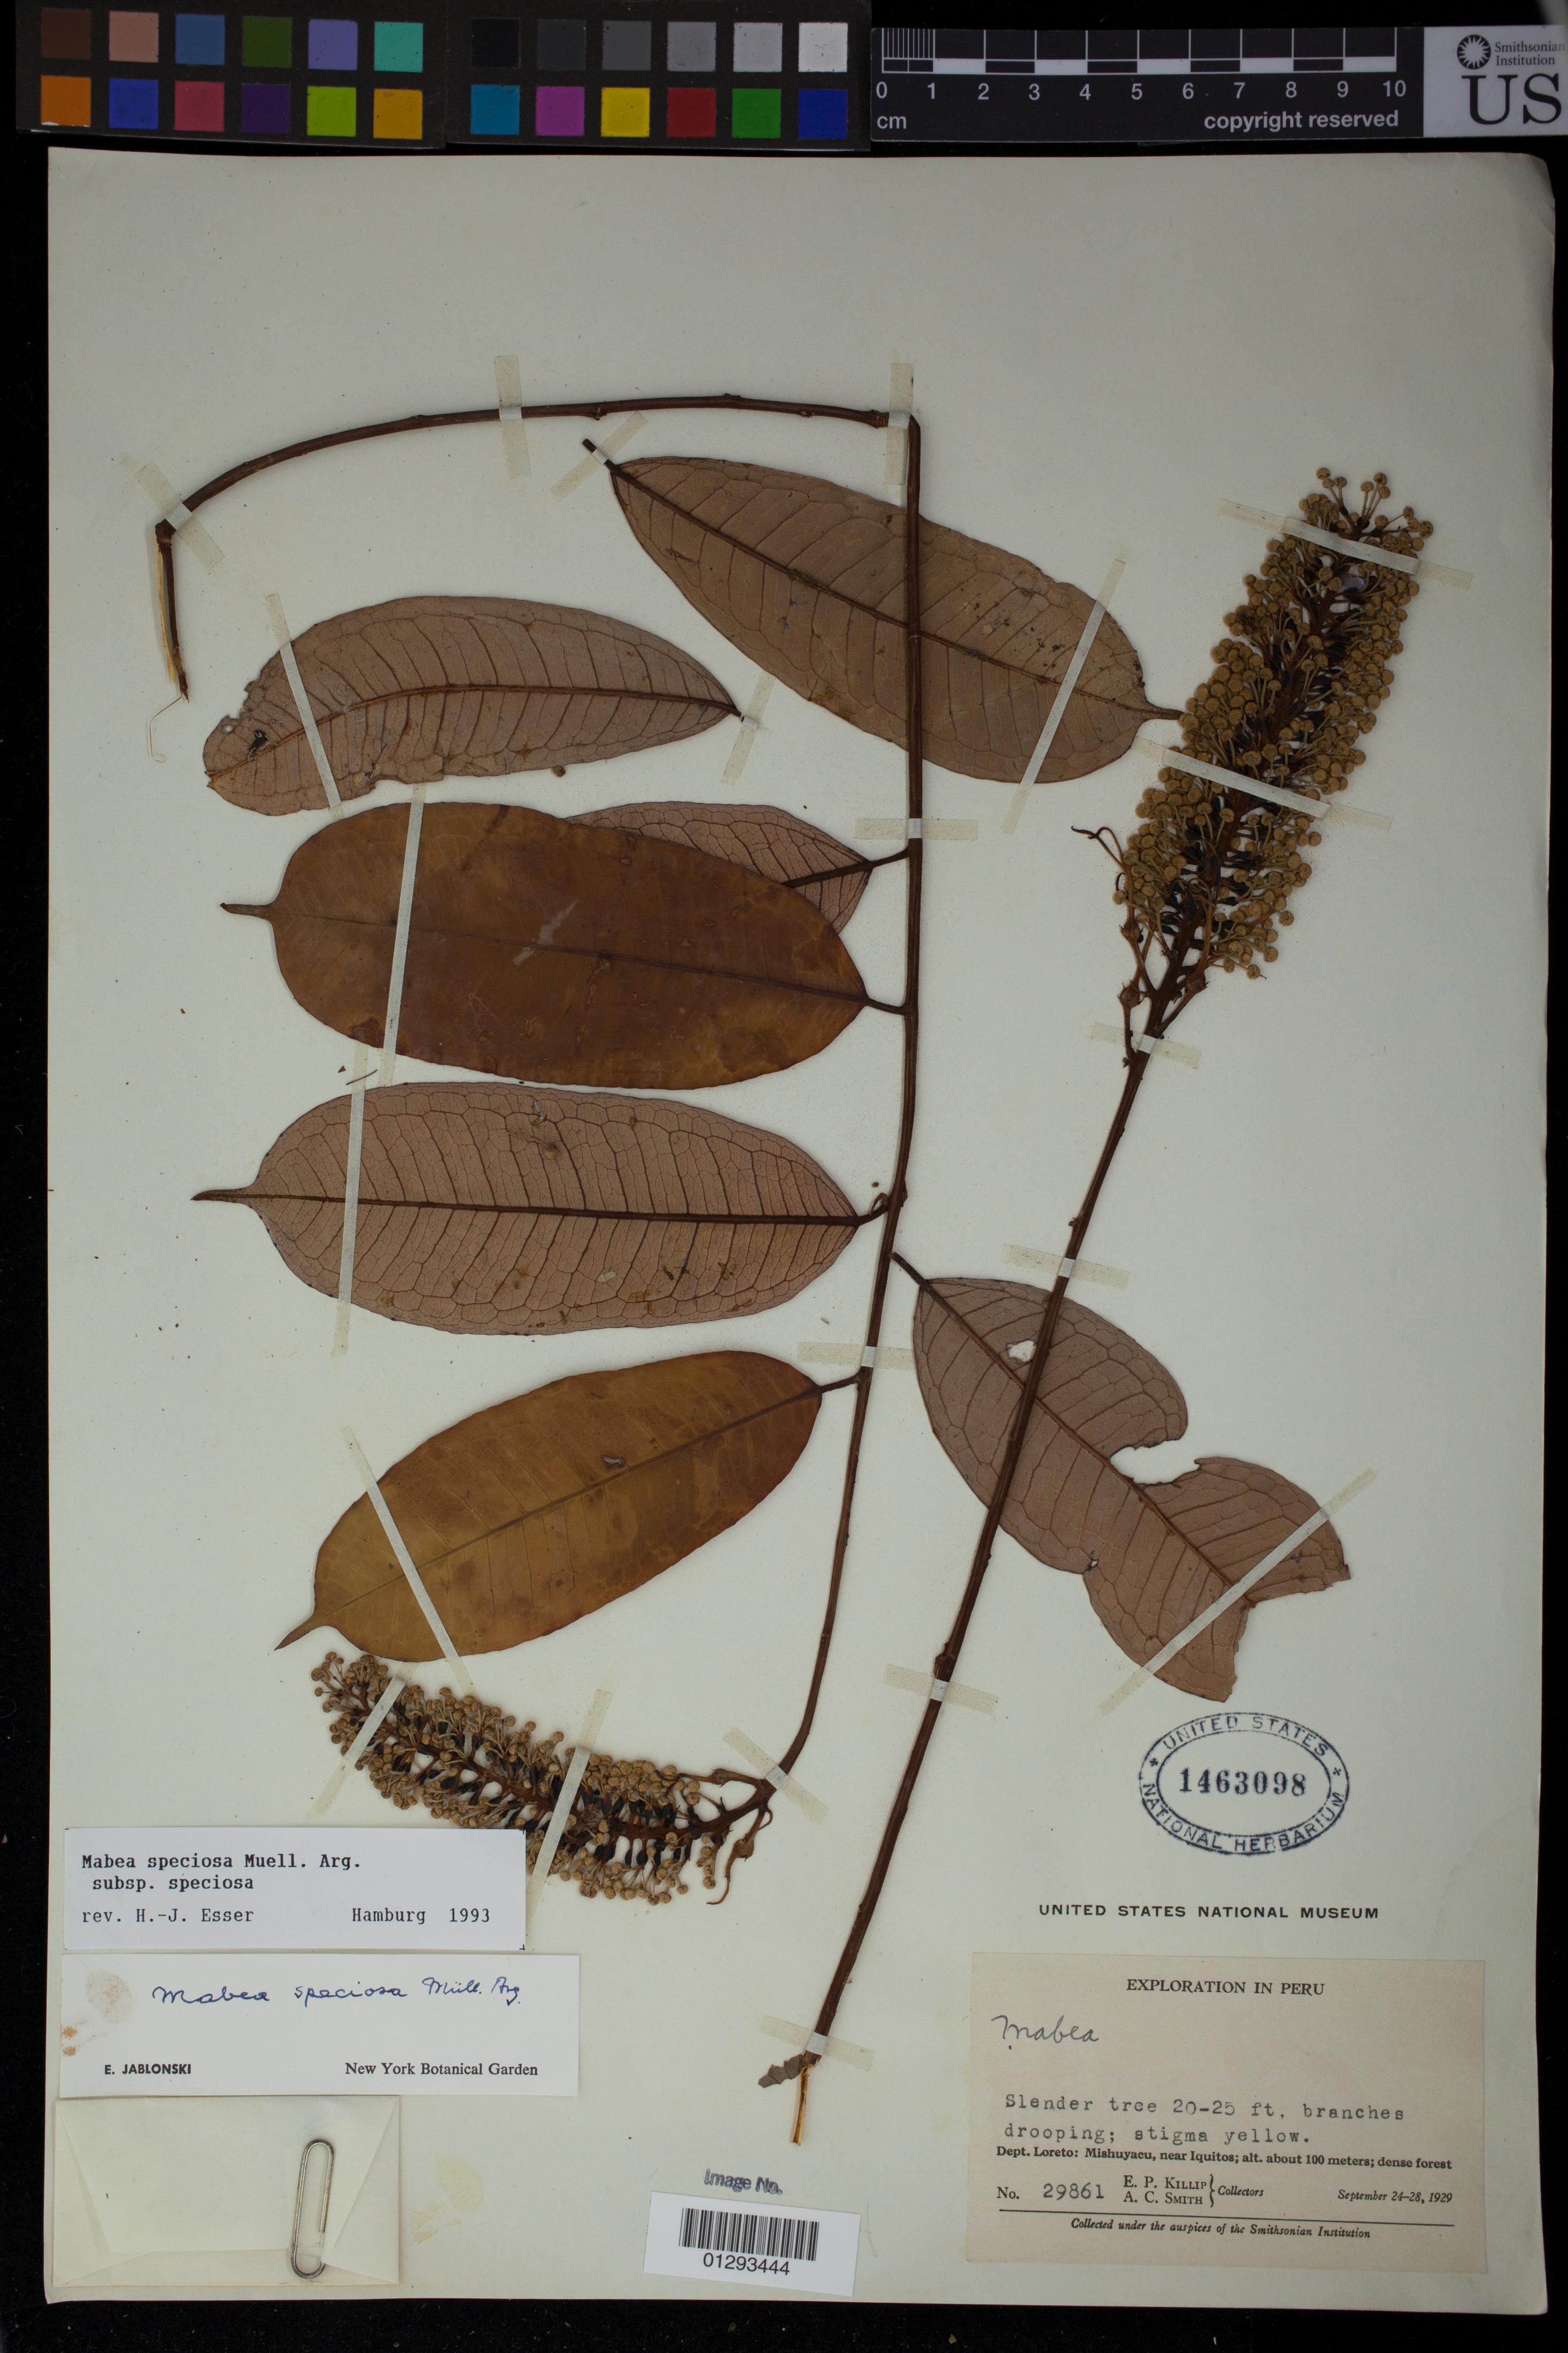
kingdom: Plantae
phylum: Tracheophyta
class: Magnoliopsida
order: Malpighiales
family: Euphorbiaceae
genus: Mabea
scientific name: Mabea speciosa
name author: Müll. Arg.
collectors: E. P. Killip & A. C. Smith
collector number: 29861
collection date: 1929-09-24/1929-09-28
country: Peru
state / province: Loreto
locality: Mishuyacu, near Iquitos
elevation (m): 100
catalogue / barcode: US 1463098